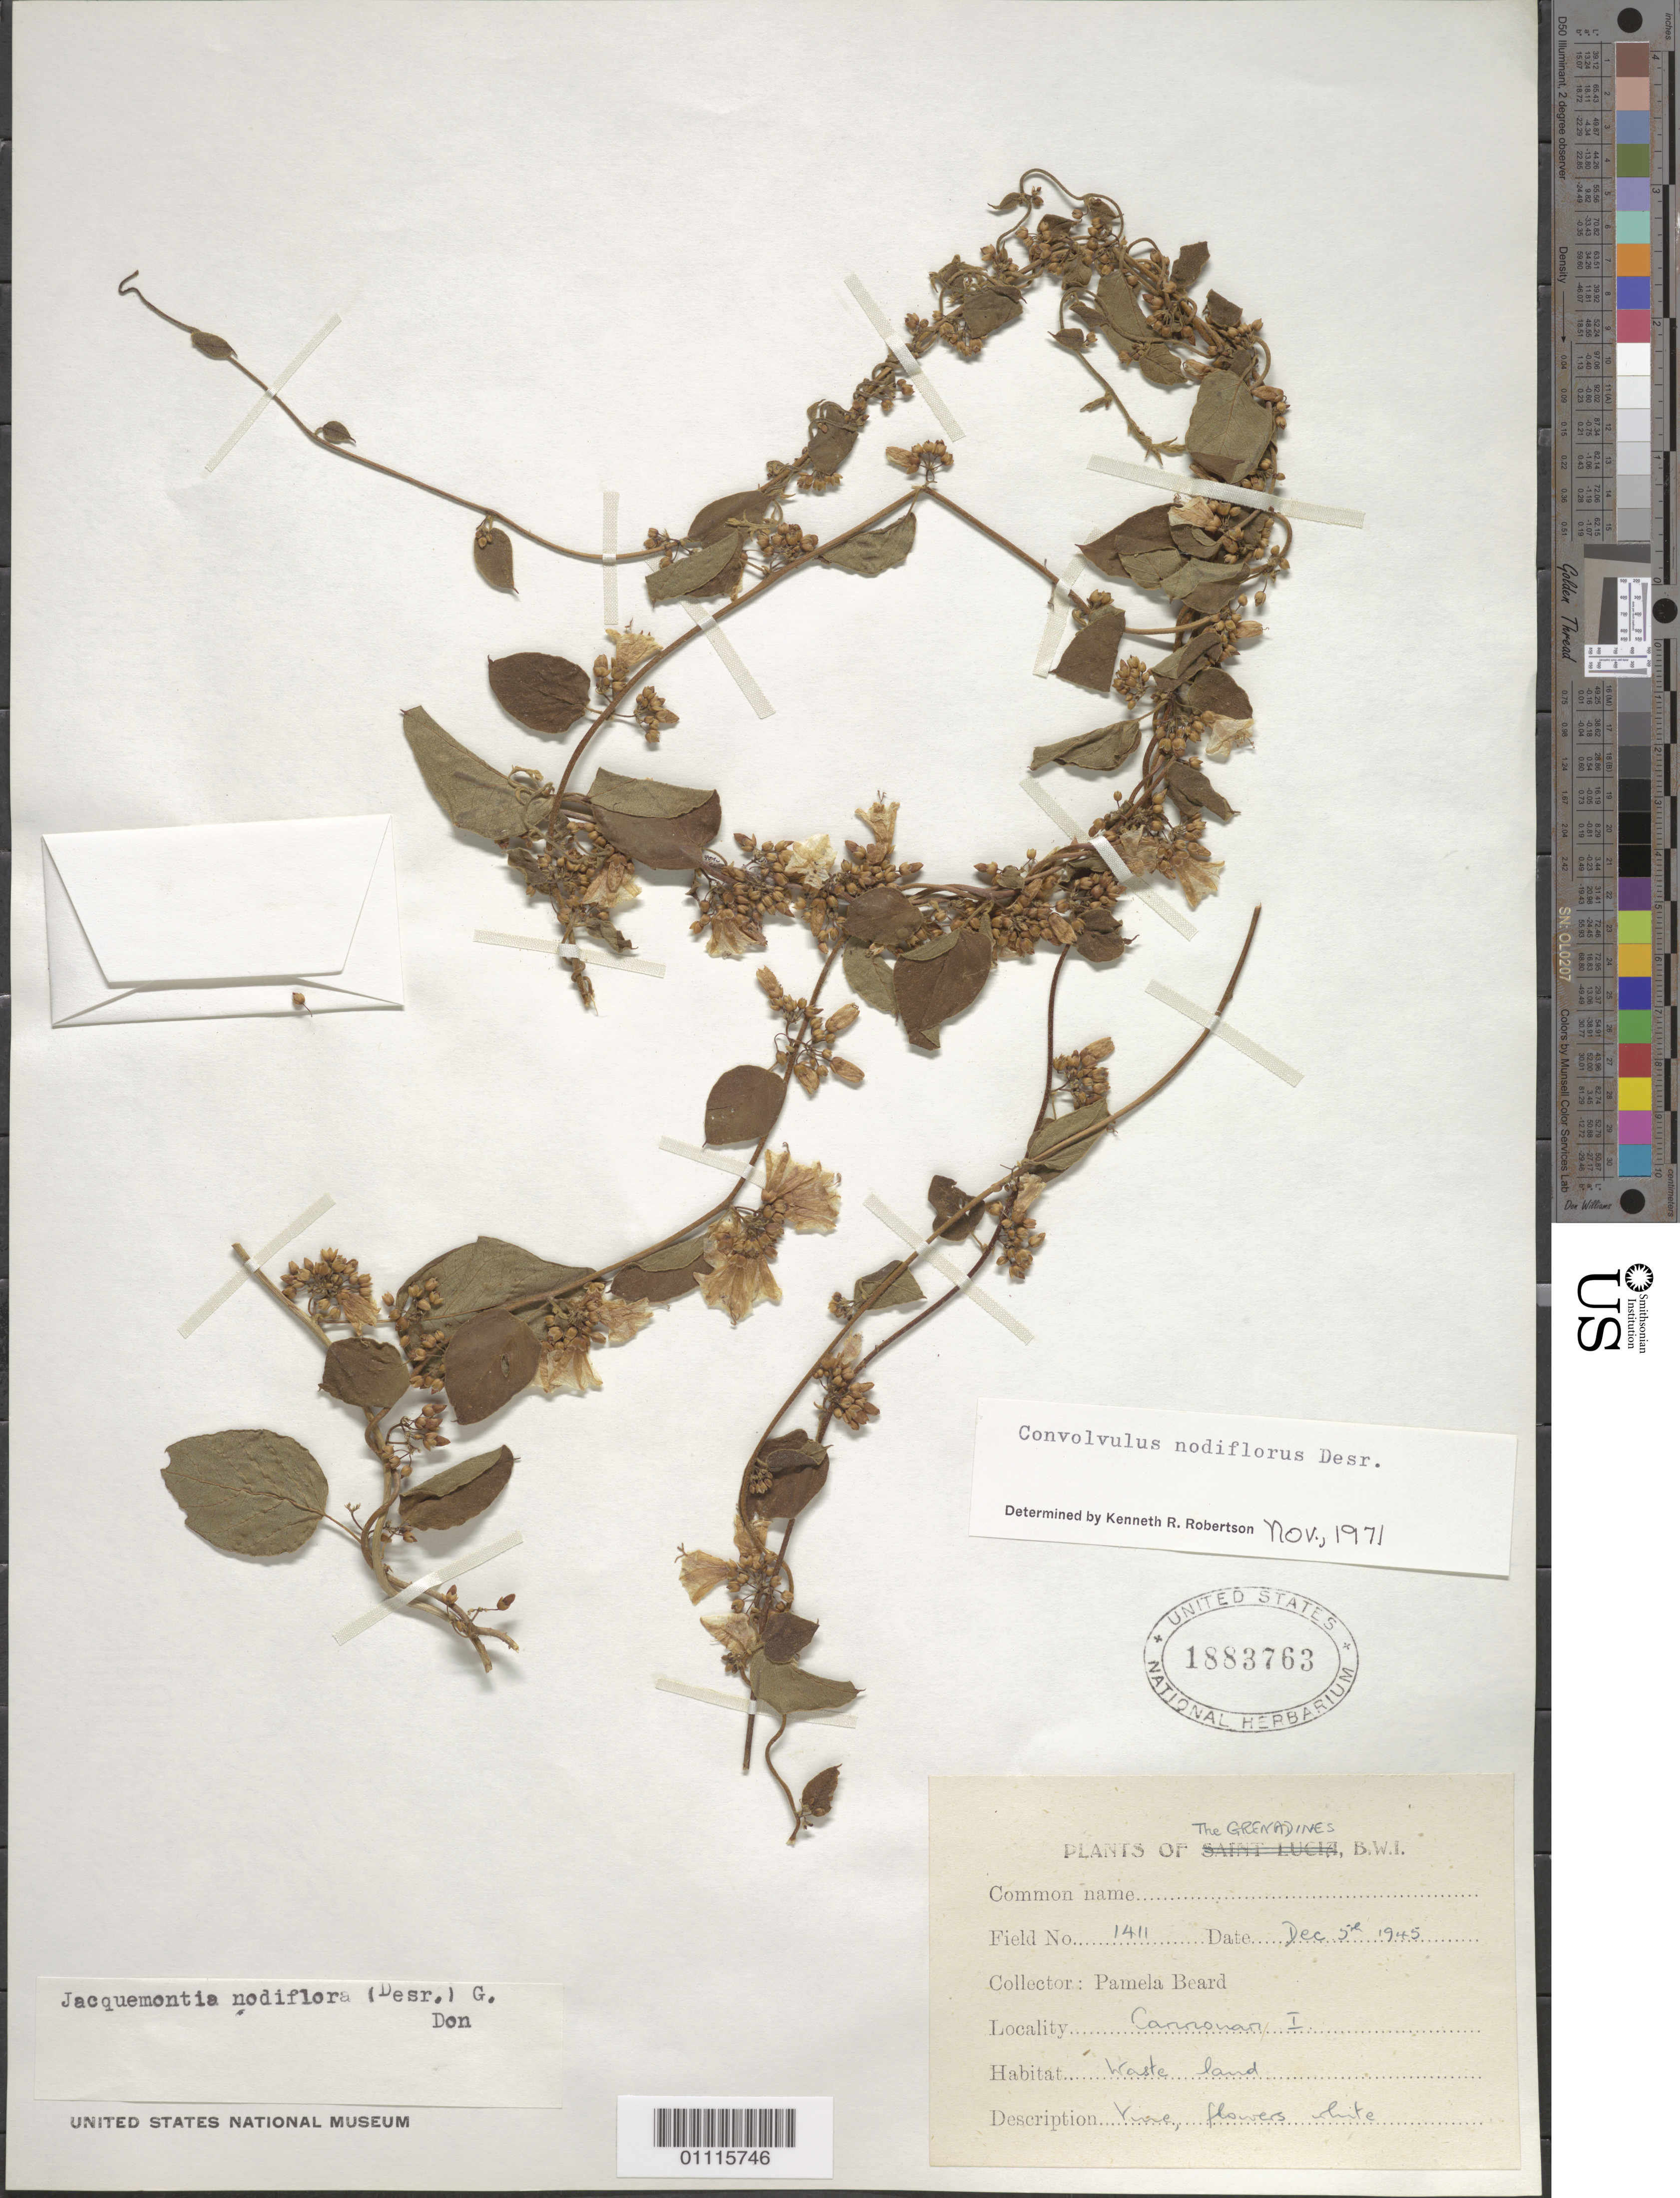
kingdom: Plantae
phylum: Tracheophyta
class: Magnoliopsida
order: Solanales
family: Convolvulaceae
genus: Convolvulus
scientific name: Convolvulus nodiflorus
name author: Desr.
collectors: P. Beard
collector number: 1411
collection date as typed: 05 Dec 1945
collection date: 1945-12-05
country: St. Vincent - Grenadines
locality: Cannouan Island. Waste land.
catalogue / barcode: US 1883763